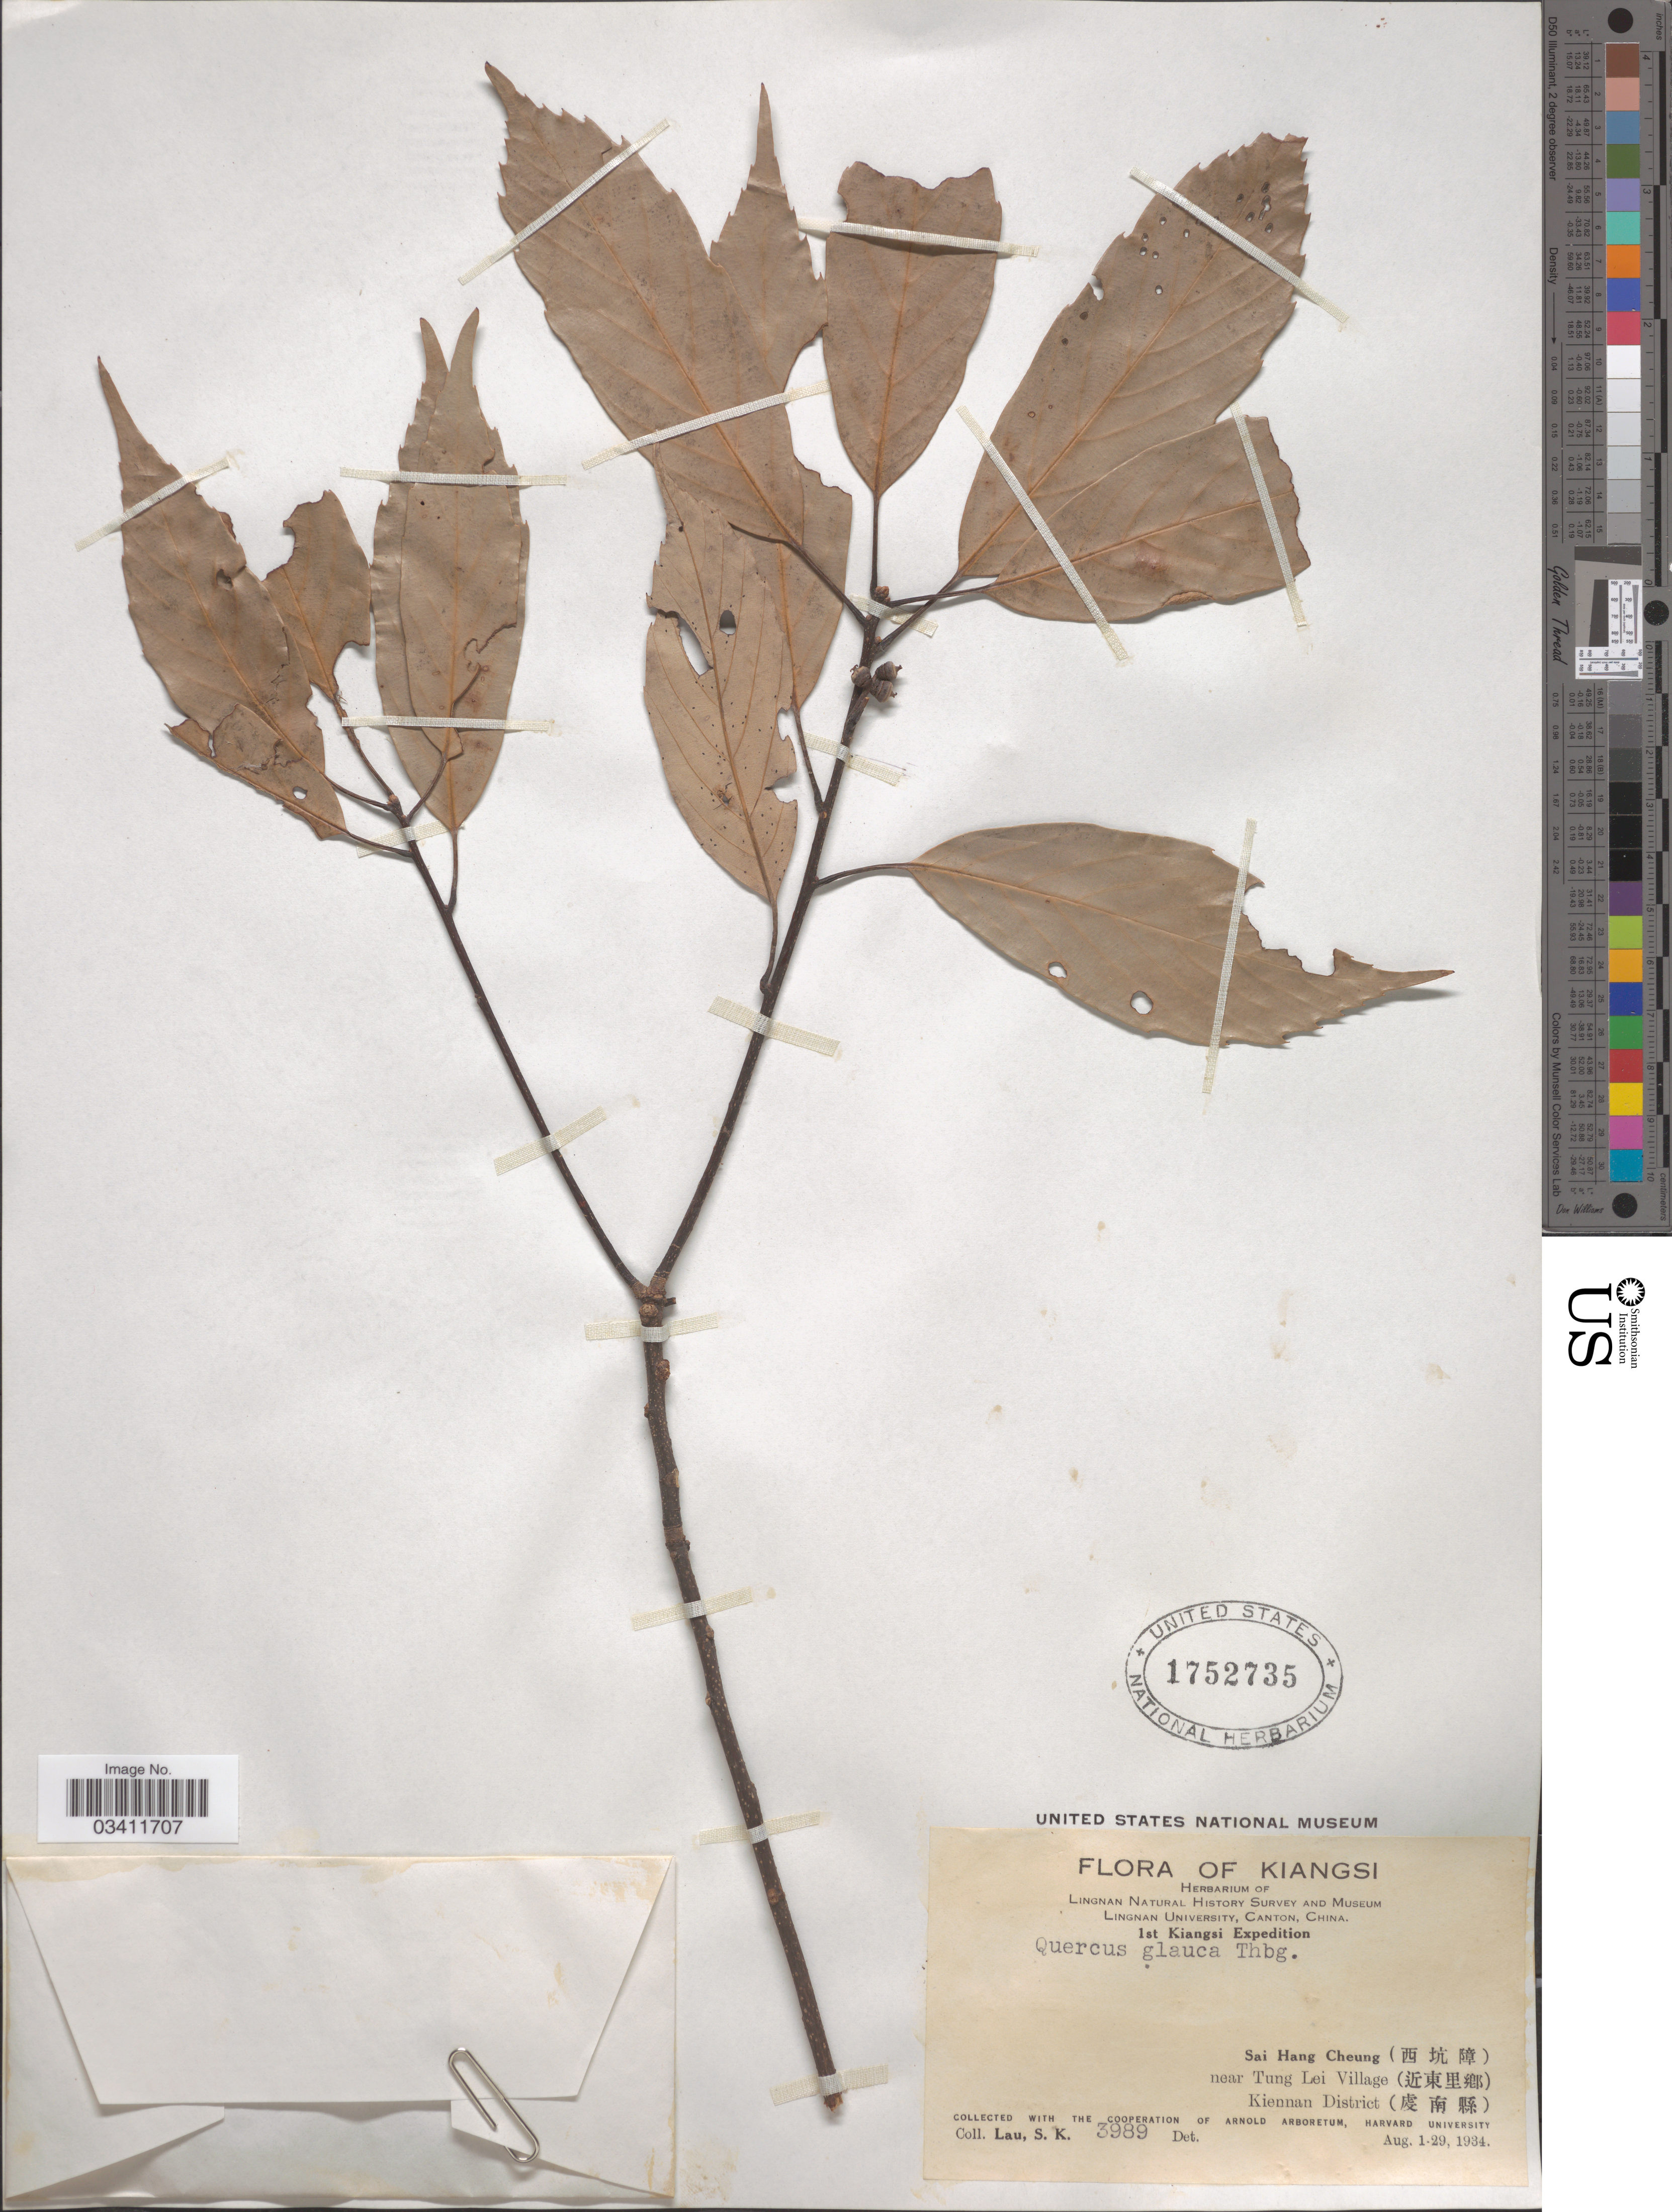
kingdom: Plantae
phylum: Tracheophyta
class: Magnoliopsida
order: Fagales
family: Fagaceae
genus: Quercus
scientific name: Quercus glauca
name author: Thunb.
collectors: S. K. Lau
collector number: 3989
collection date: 1934-08-01/1934-08-29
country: China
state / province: Jiangxi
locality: Kiangsi. Sai Hang Cheung (X) near Tung Lei Village (X) Kiennan District (X).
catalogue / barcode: US 1752735